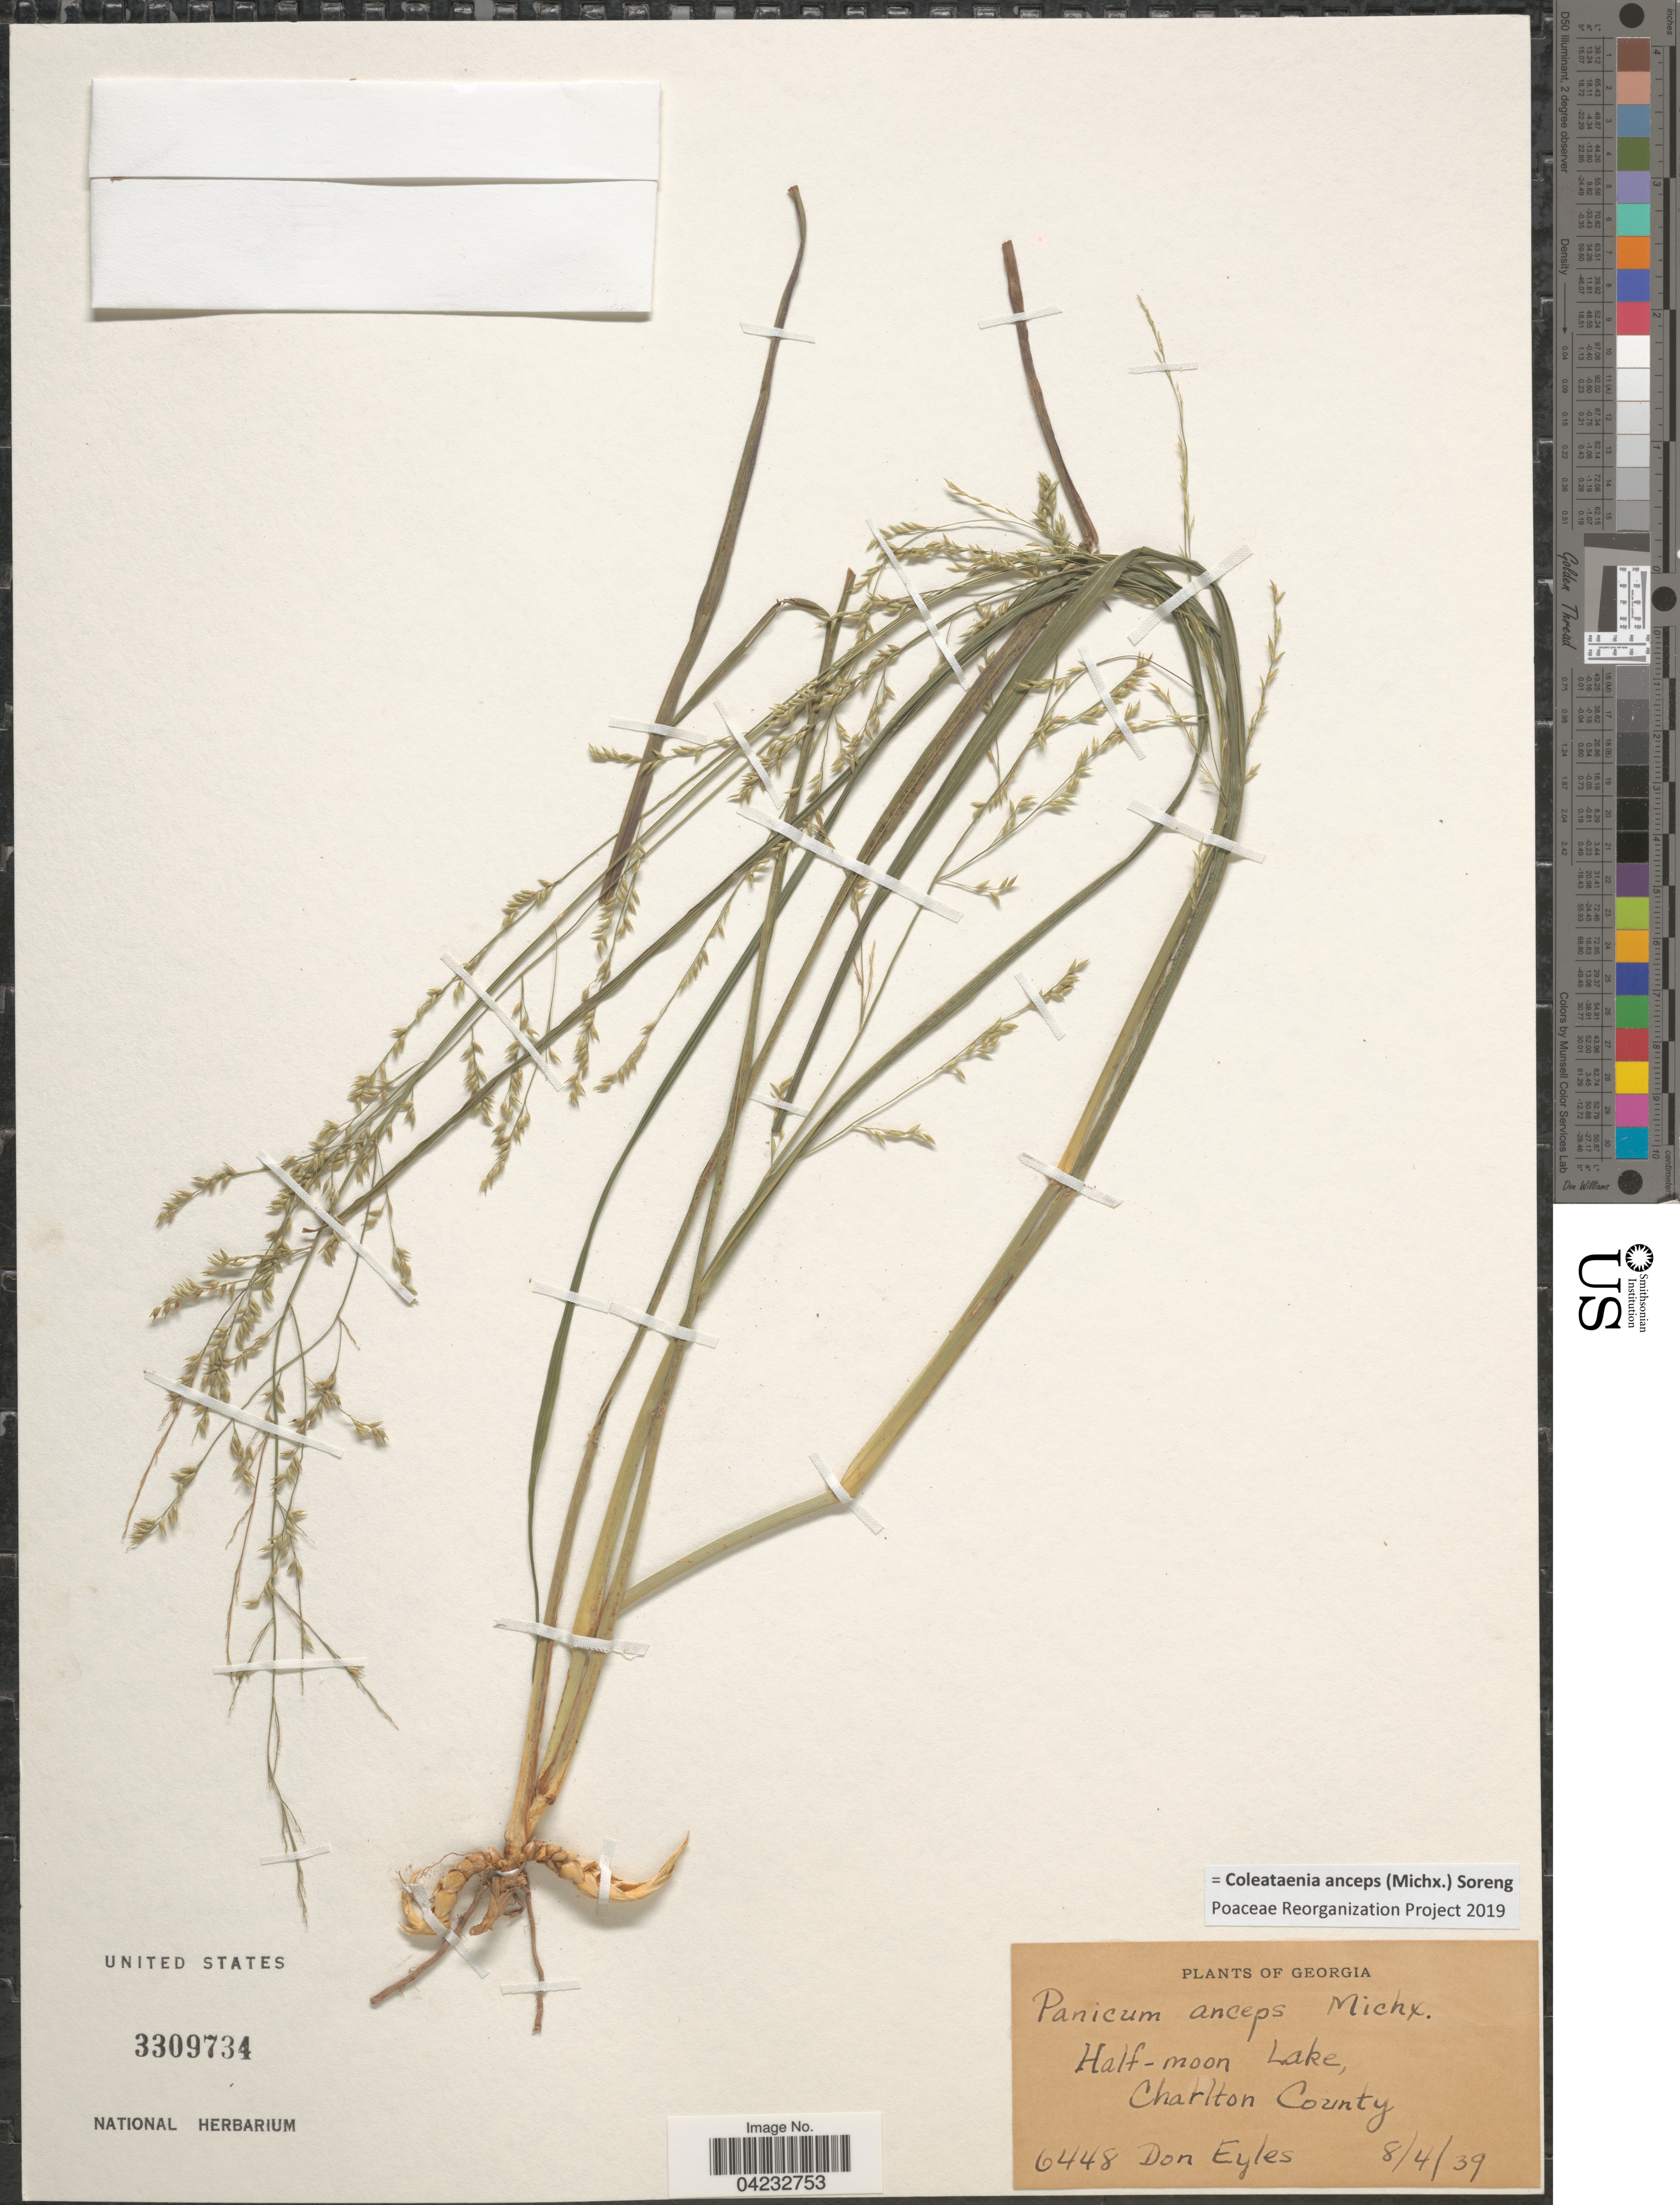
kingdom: Plantae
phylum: Tracheophyta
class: Liliopsida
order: Poales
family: Poaceae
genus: Coleataenia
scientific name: Coleataenia anceps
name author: (Michx.) Soreng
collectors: D. Eyles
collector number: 6448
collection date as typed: Transcribed d/m/y: 4/8/39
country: United States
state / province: Georgia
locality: Half-moon Lake, Charlton County.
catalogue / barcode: US 3309734